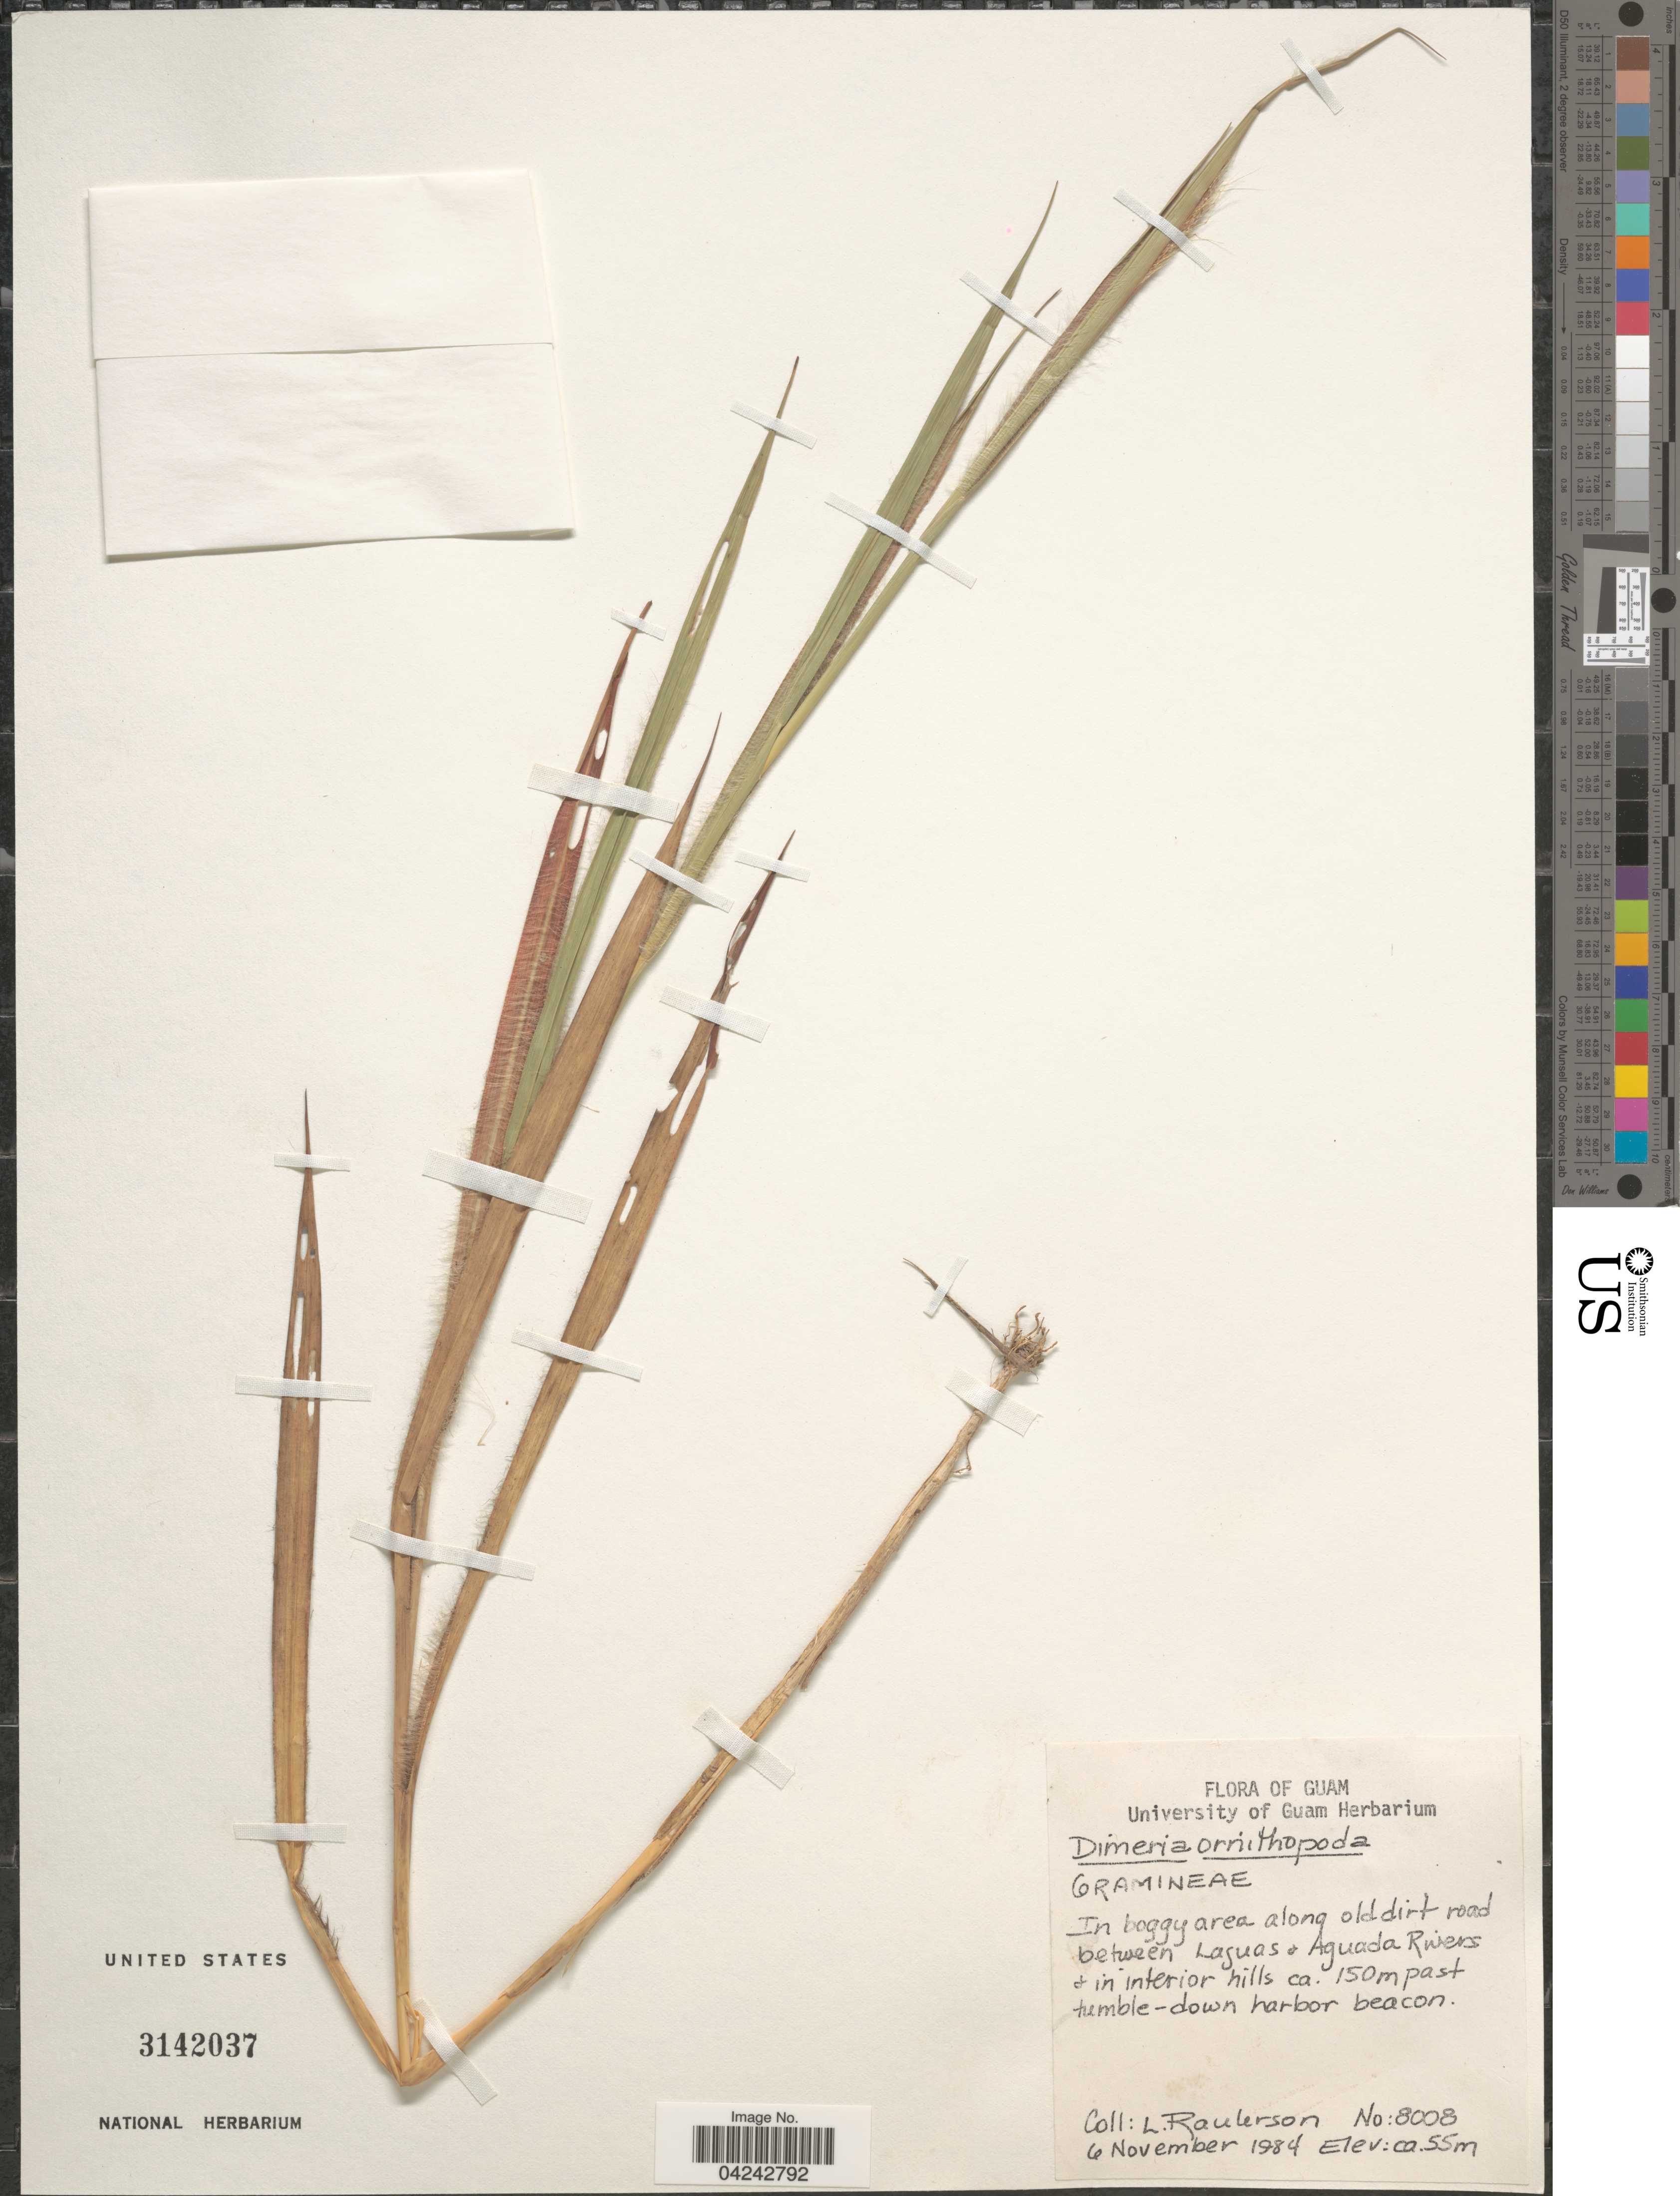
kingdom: Plantae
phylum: Tracheophyta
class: Liliopsida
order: Poales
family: Poaceae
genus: Dimeria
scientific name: Dimeria ornithopoda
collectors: L. Raulerson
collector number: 8008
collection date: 1984-11-06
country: Guam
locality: In boggy area along old dirt road between Laguas & Aguada Rivers & in interior hills ca. 150m past tumble-down harbor beacon.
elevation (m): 55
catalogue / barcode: US 3142037